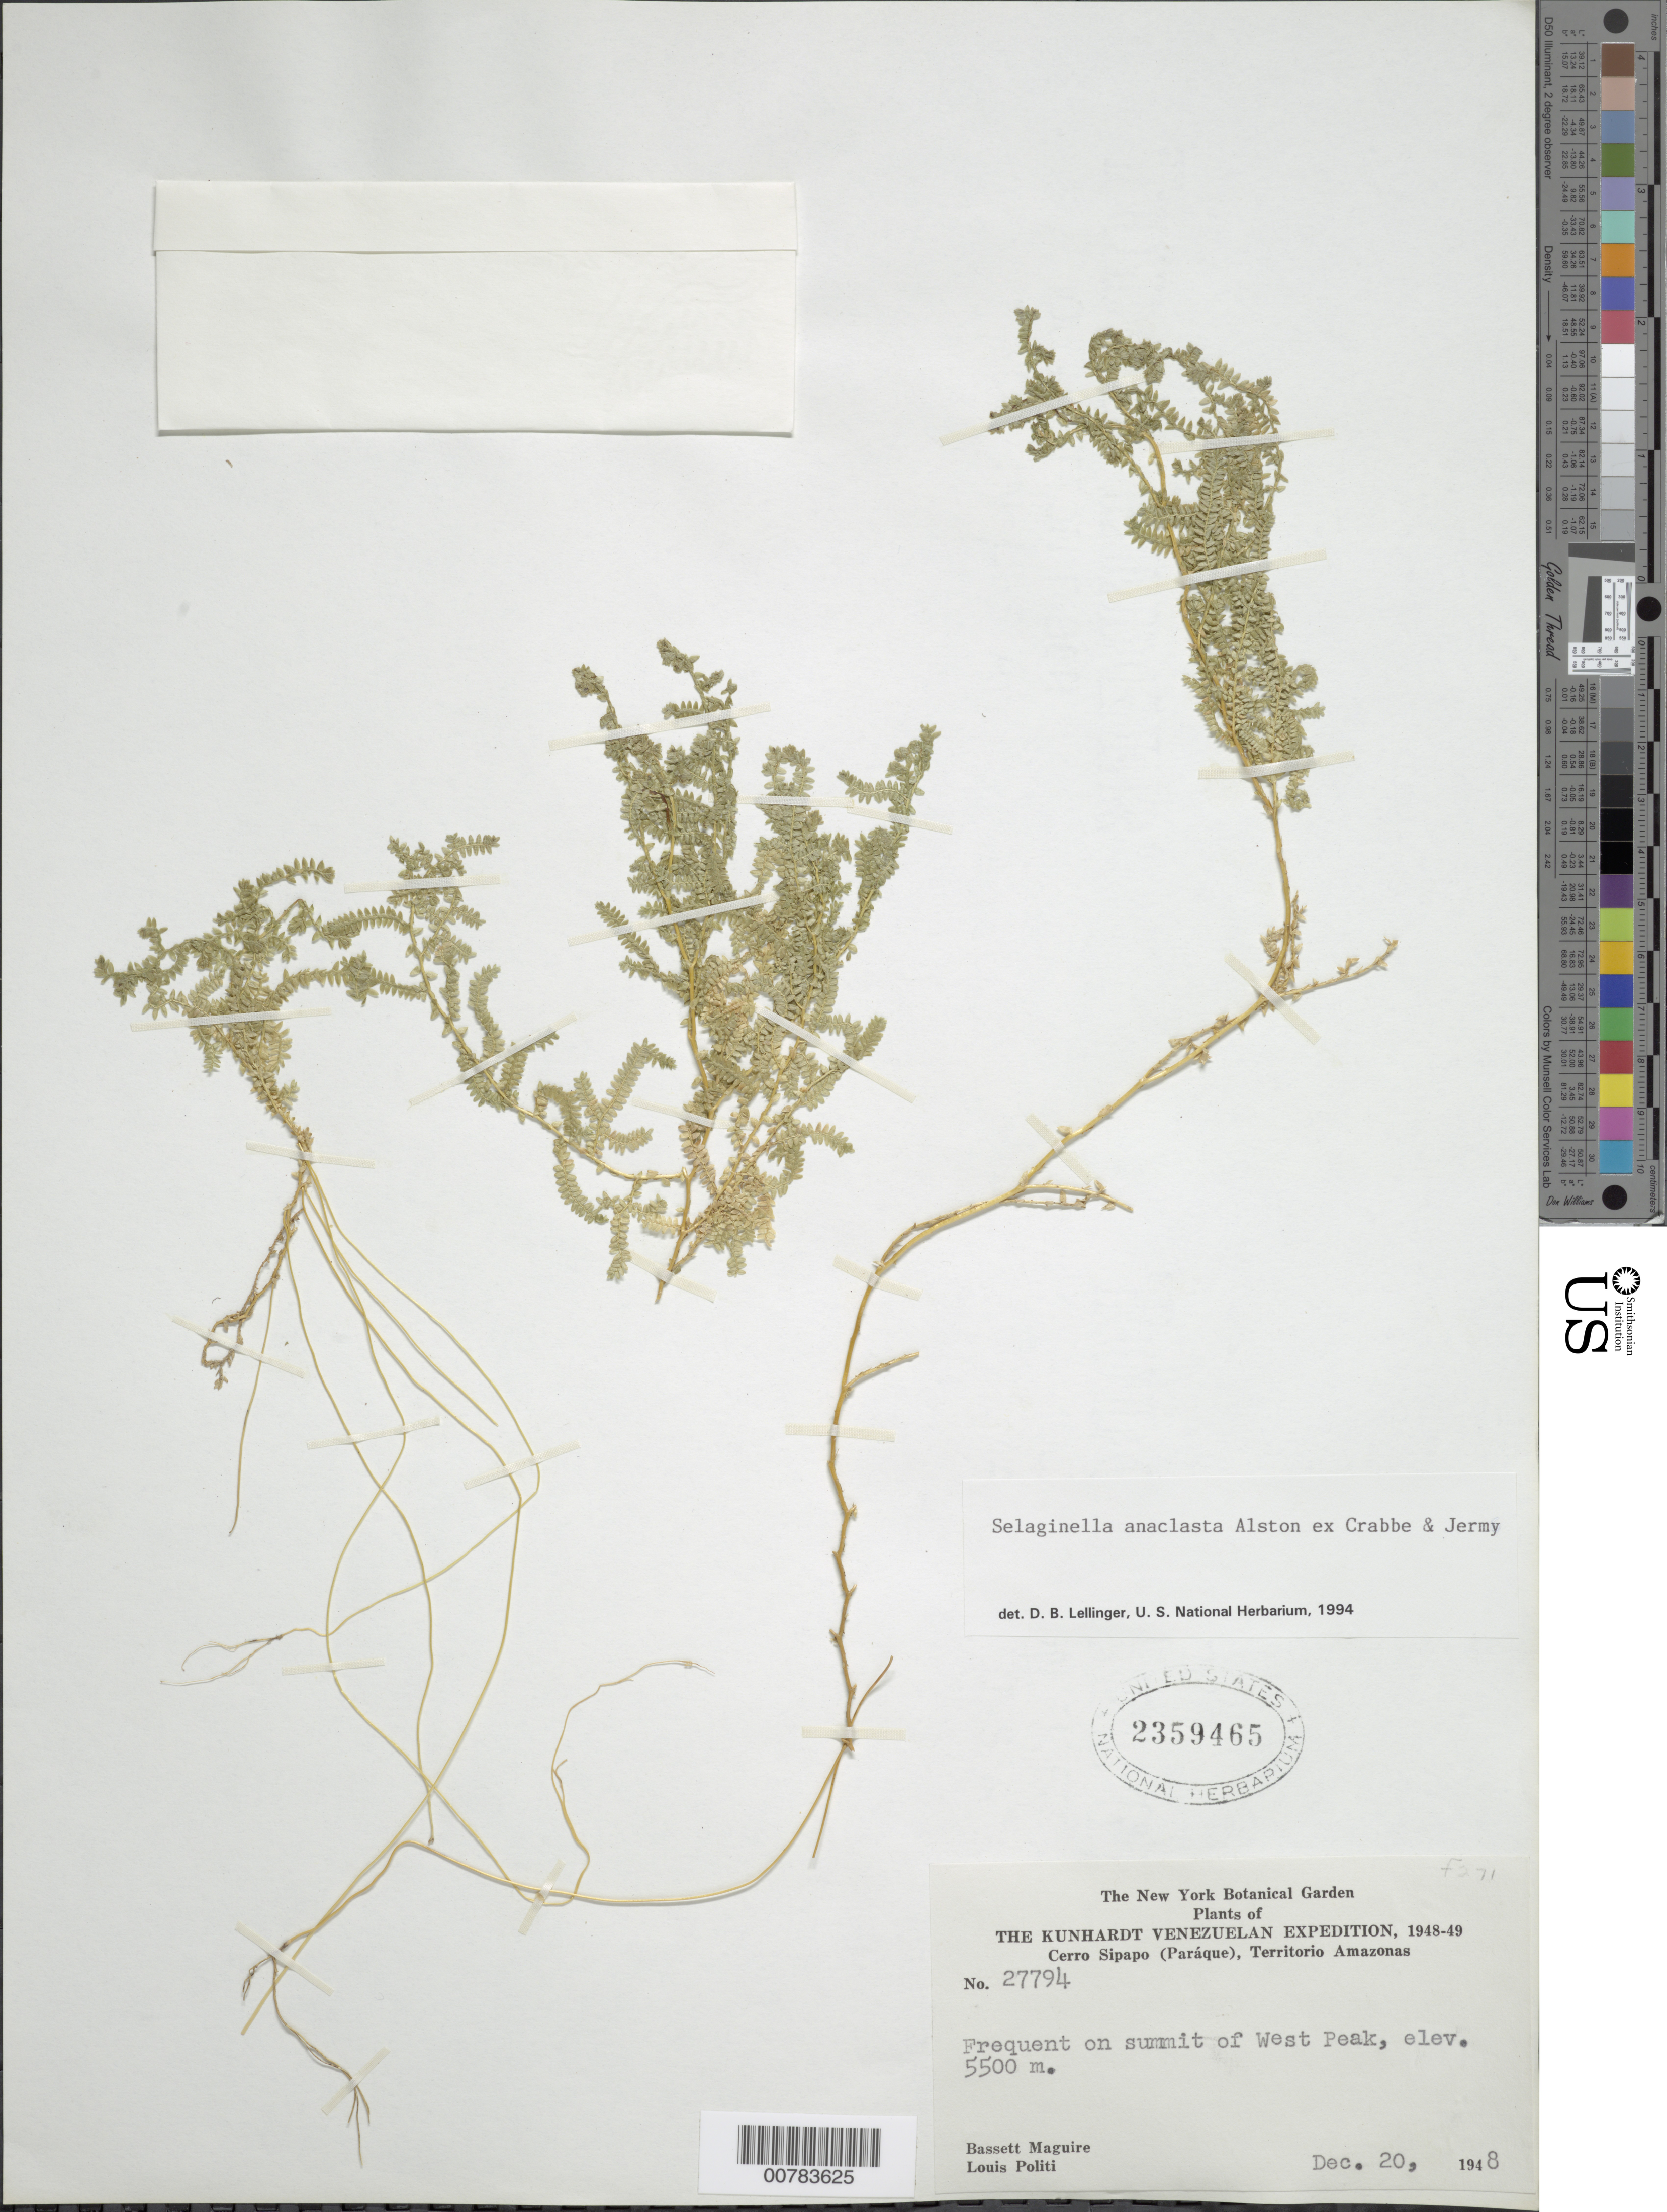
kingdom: Plantae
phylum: Tracheophyta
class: Lycopodiopsida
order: Selaginellales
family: Selaginellaceae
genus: Selaginella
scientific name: Selaginella anaclasta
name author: Alston ex Crabbe & Jermy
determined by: Lellinger, David B., (BOT), Smithsonian Institution - National Museum of Natural History (UNITED STATES)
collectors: B. Maguire & L. Politi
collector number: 27794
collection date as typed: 20-Dec-48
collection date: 1948-12-20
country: Venezuela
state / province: Amazonas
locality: Cerro Sipapo (Paráque), summit W Peak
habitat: Summit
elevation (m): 1676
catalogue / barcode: US 2359465